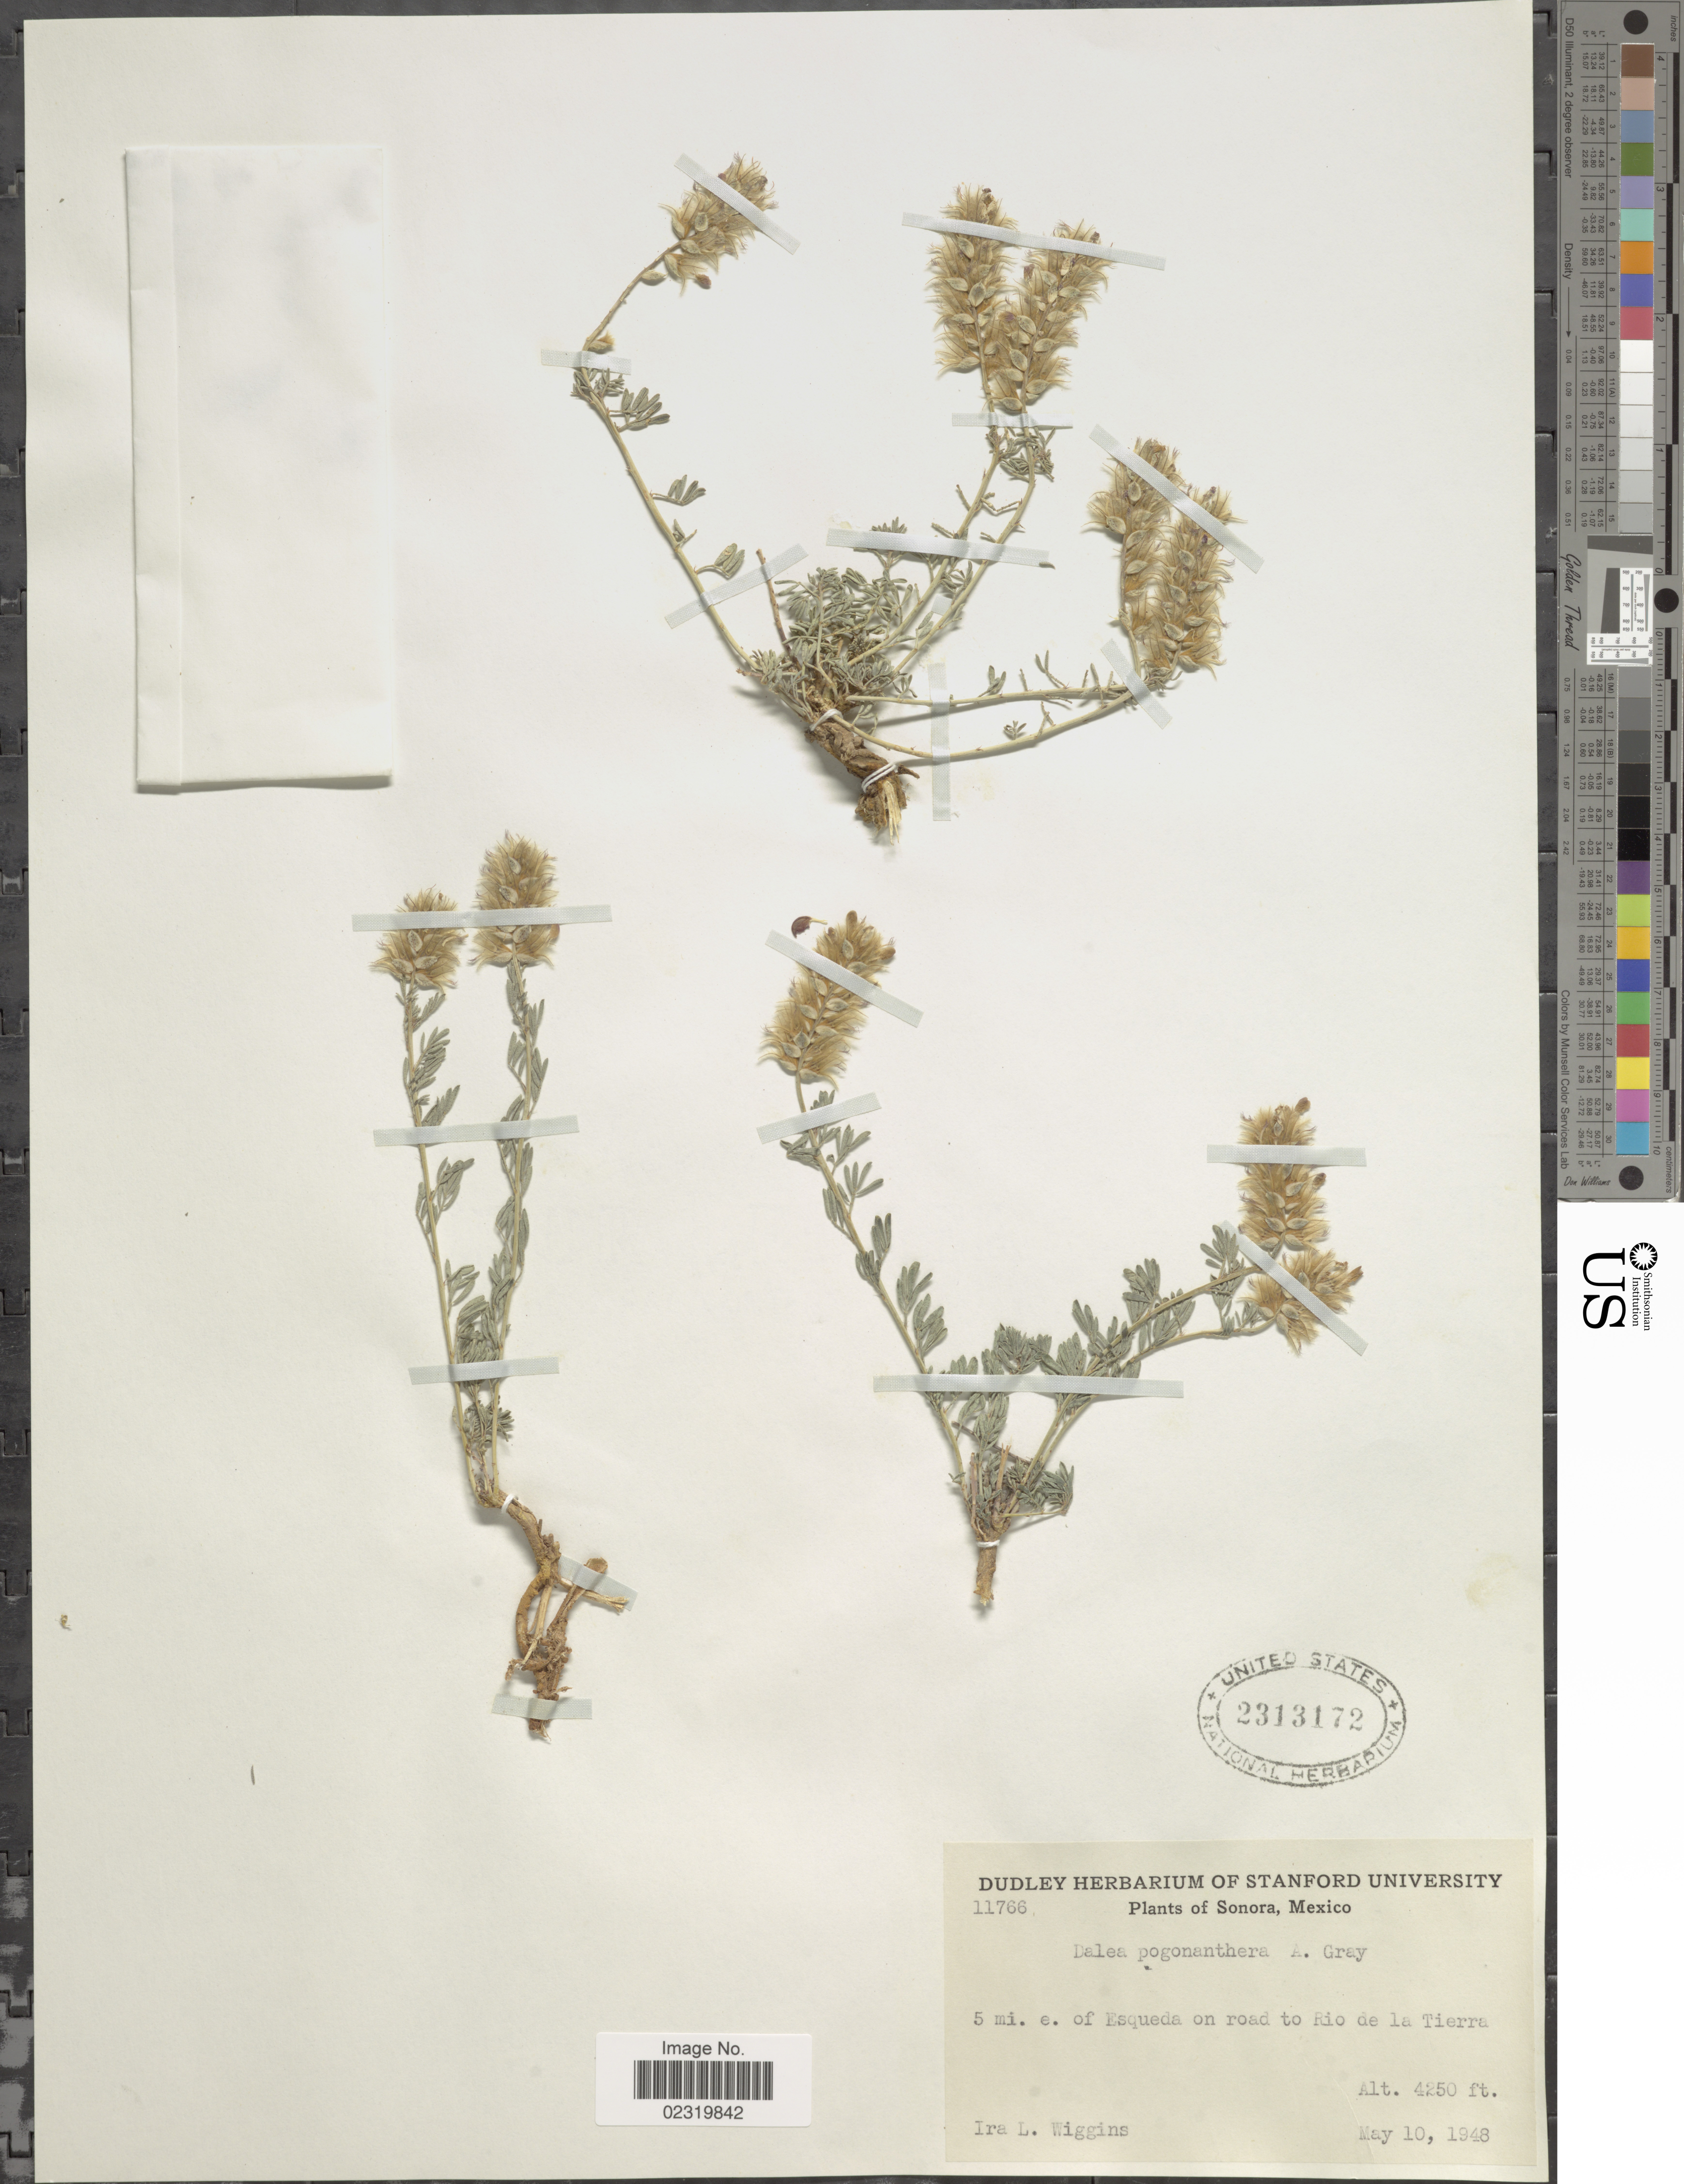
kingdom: Plantae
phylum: Tracheophyta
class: Magnoliopsida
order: Fabales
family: Fabaceae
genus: Dalea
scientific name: Dalea pogonathera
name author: A. Gray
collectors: I. L. Wiggins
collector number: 11766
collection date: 1948-05-10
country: Mexico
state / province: Sonora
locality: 5 mi. e. of Esqueda on road to Rio de la Tierra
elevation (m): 1295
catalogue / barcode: US 2313172